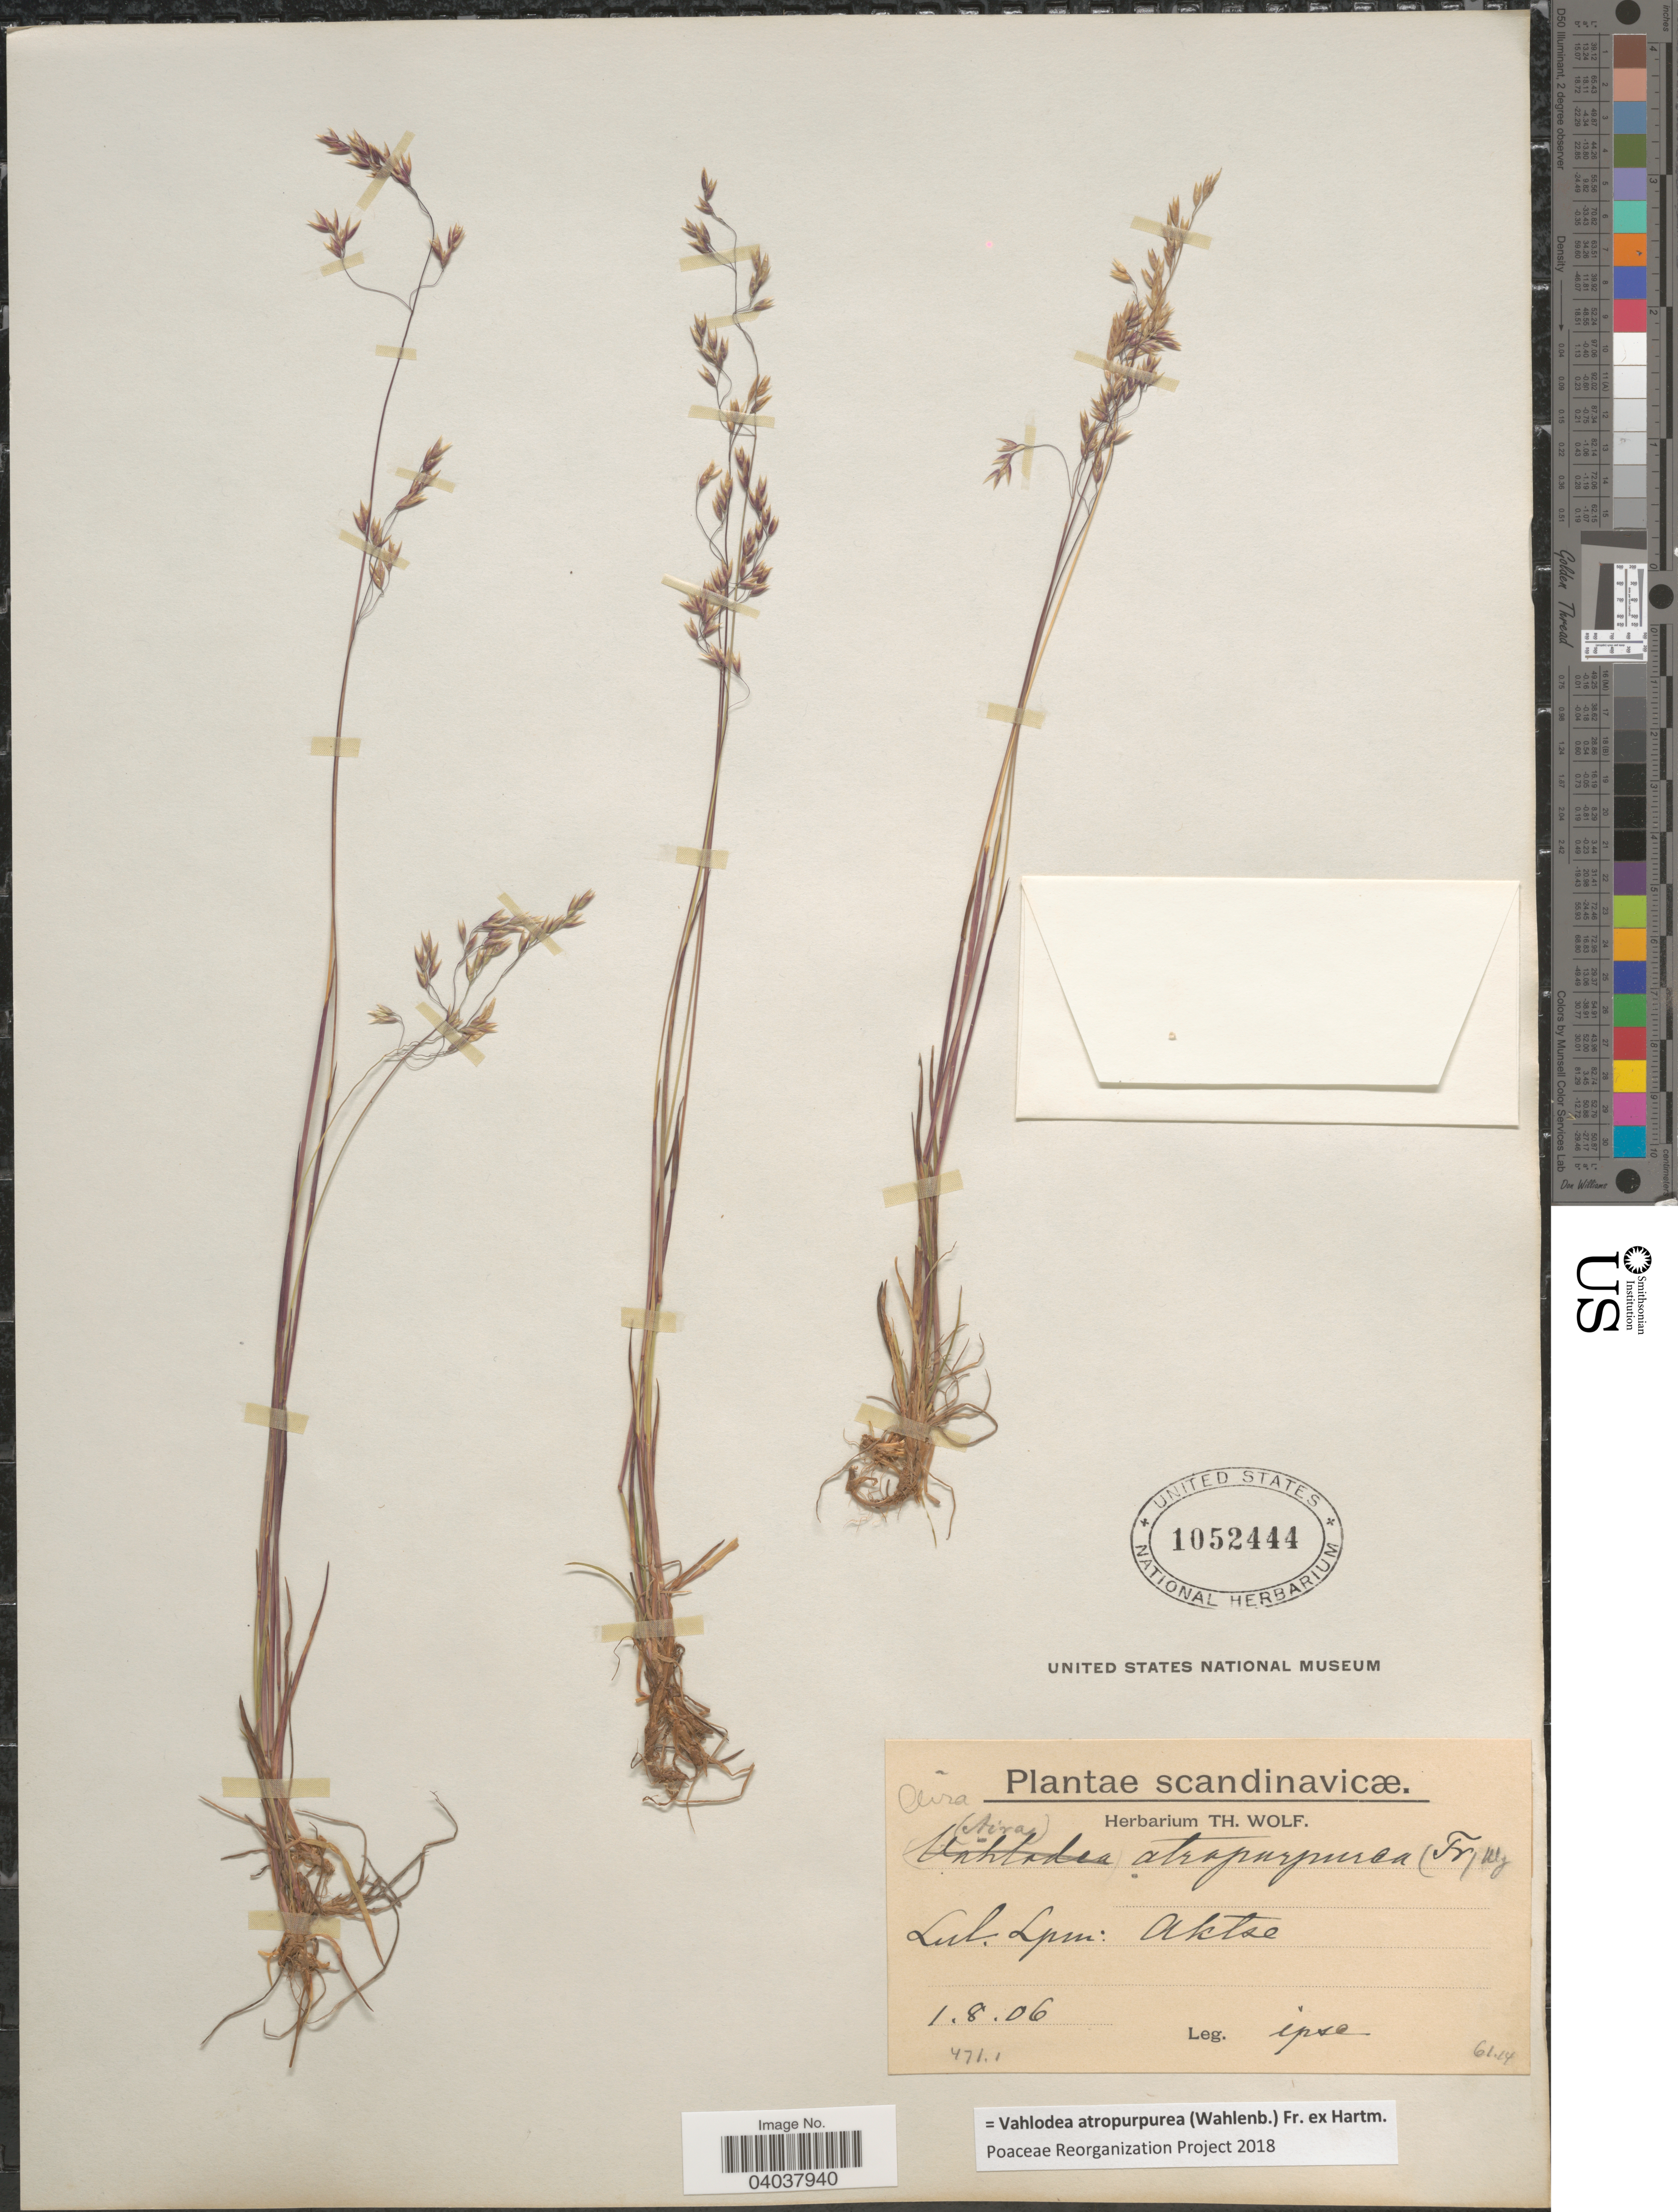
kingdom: Plantae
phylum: Tracheophyta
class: Liliopsida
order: Poales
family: Poaceae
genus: Vahlodea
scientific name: Vahlodea atropurpurea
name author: (Wahlenb.) Fr. ex Hartm.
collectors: T. Wolf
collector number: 4711/6114 ?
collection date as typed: Transcribed d/m/y: 1/8/6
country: Sweden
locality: Scandinavicæ. Lul. Lpm: Aktse.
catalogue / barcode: US 1052444